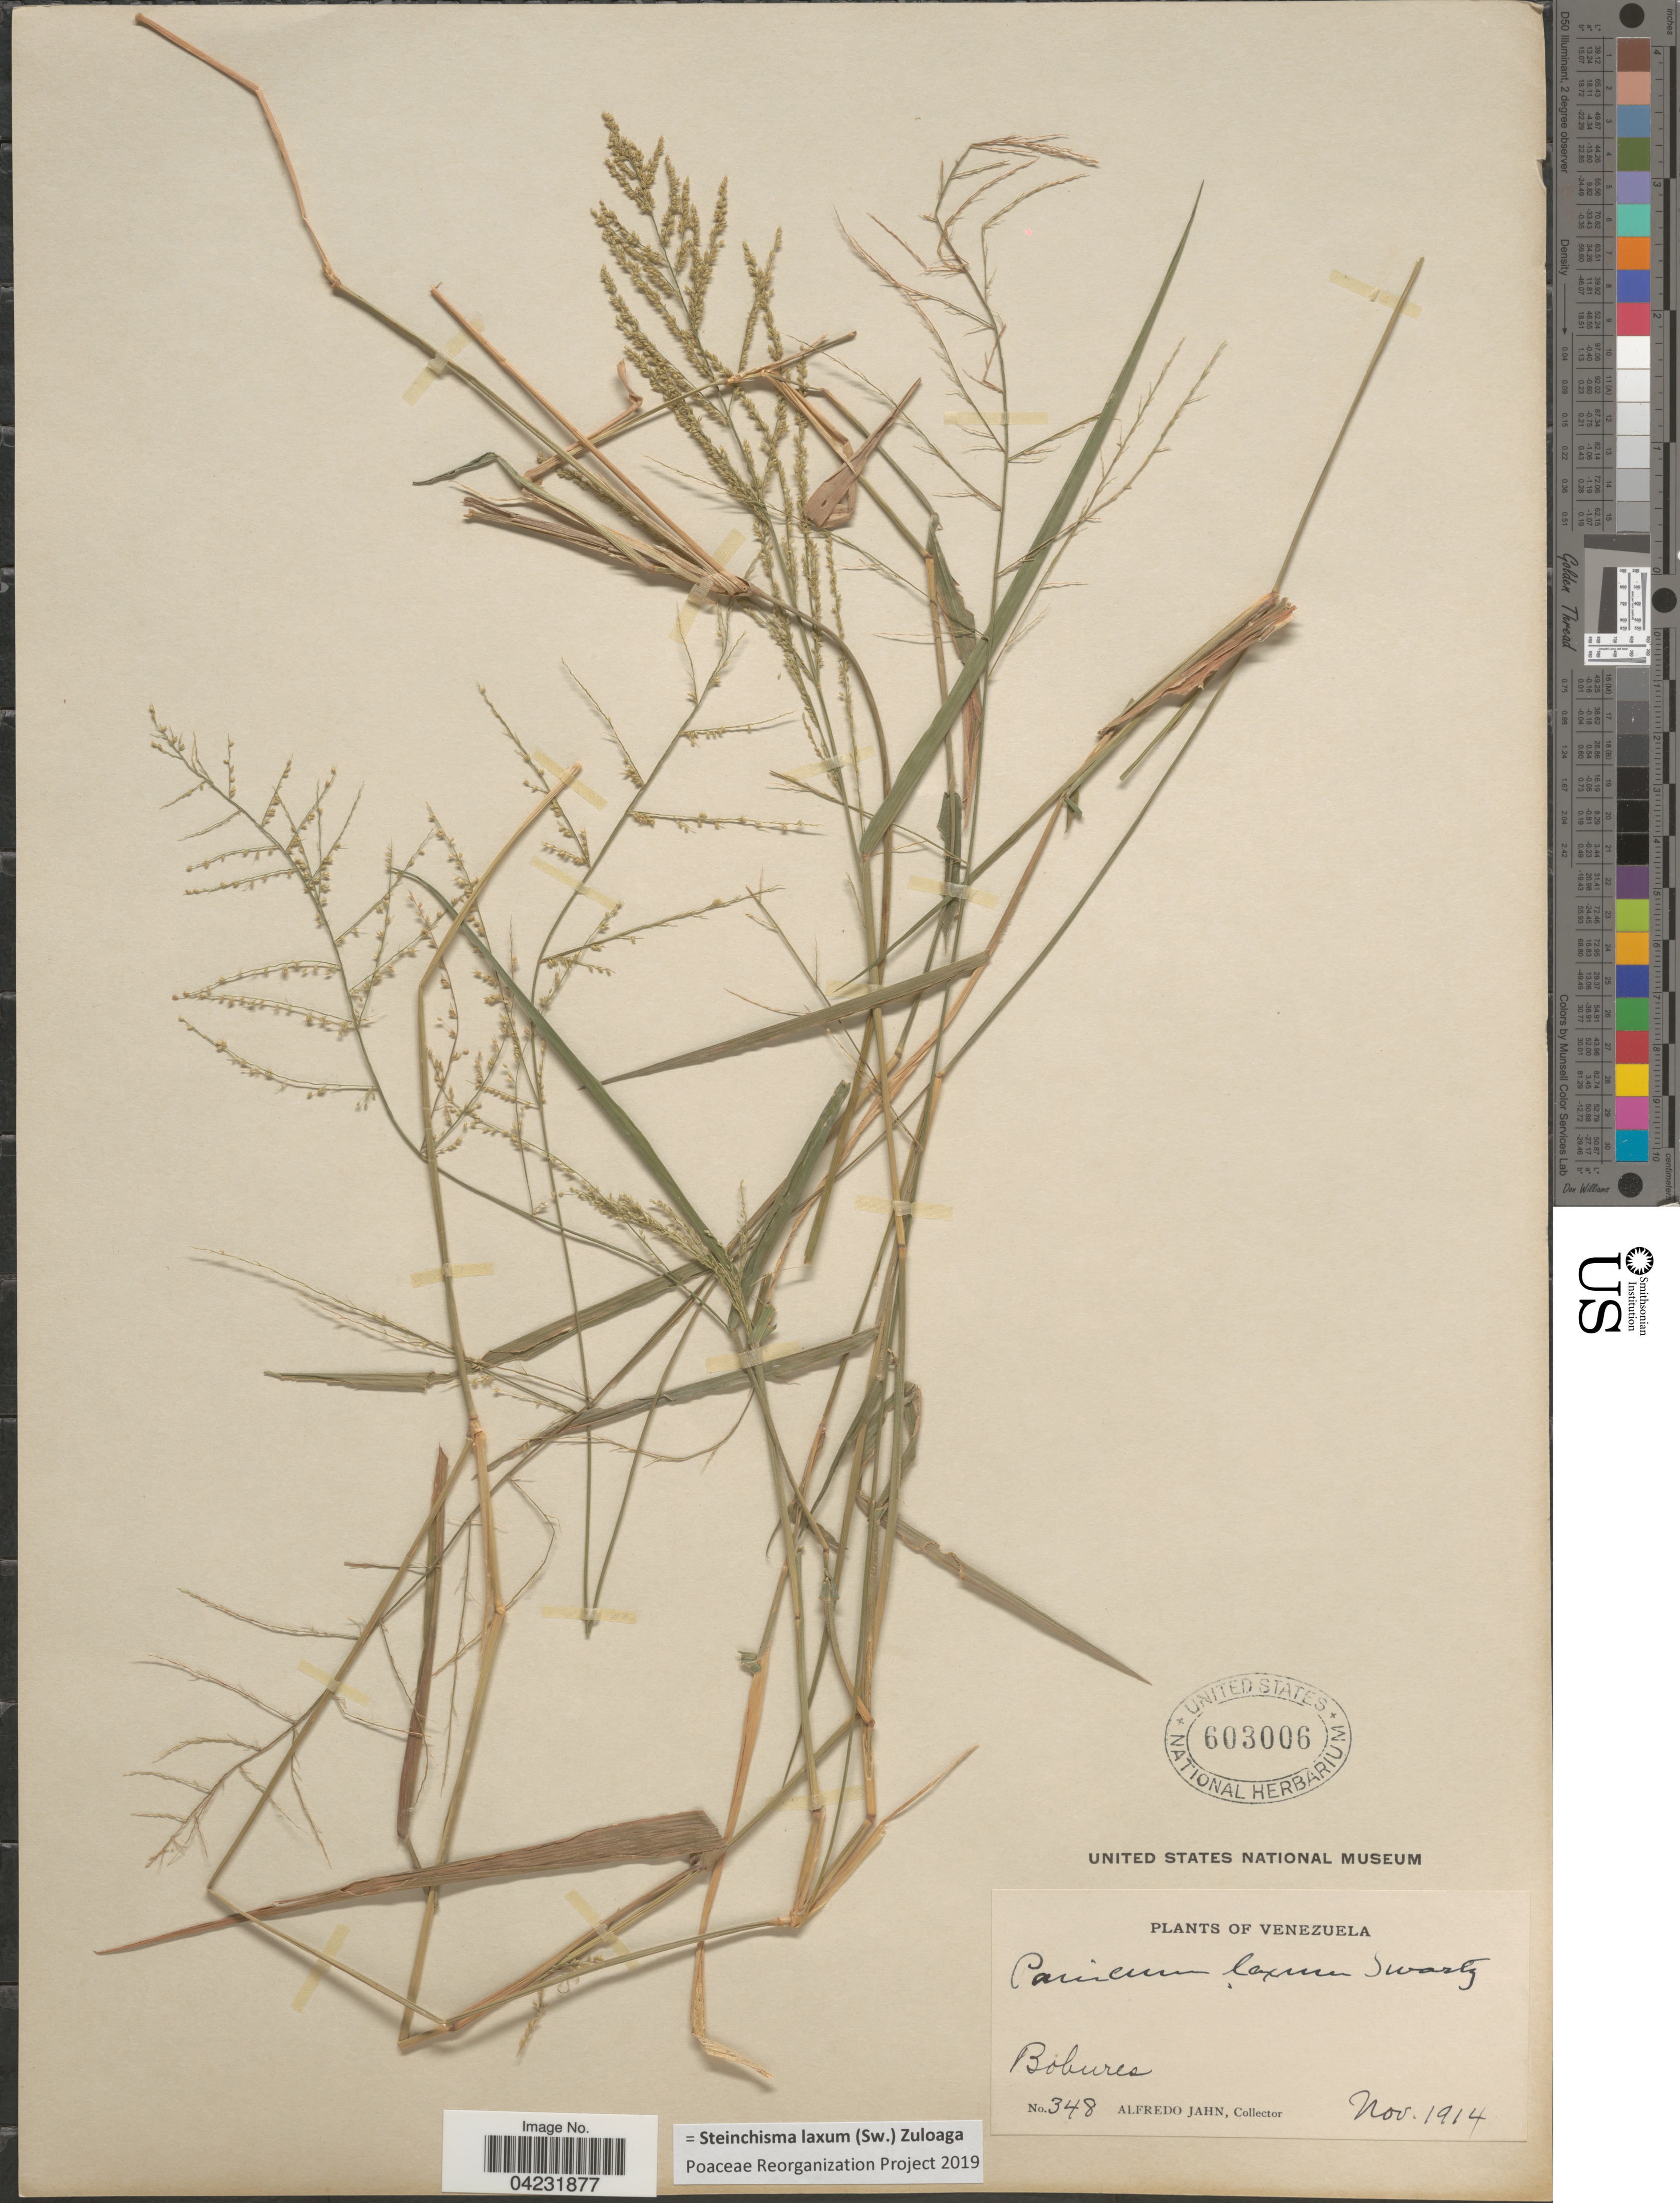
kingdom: Plantae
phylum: Tracheophyta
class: Liliopsida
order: Poales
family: Poaceae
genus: Steinchisma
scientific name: Steinchisma laxum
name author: (Sw.) Zuloaga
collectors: A. Jahn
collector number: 348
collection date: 1914-11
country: Venezuela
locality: Bobures.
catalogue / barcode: US 603006